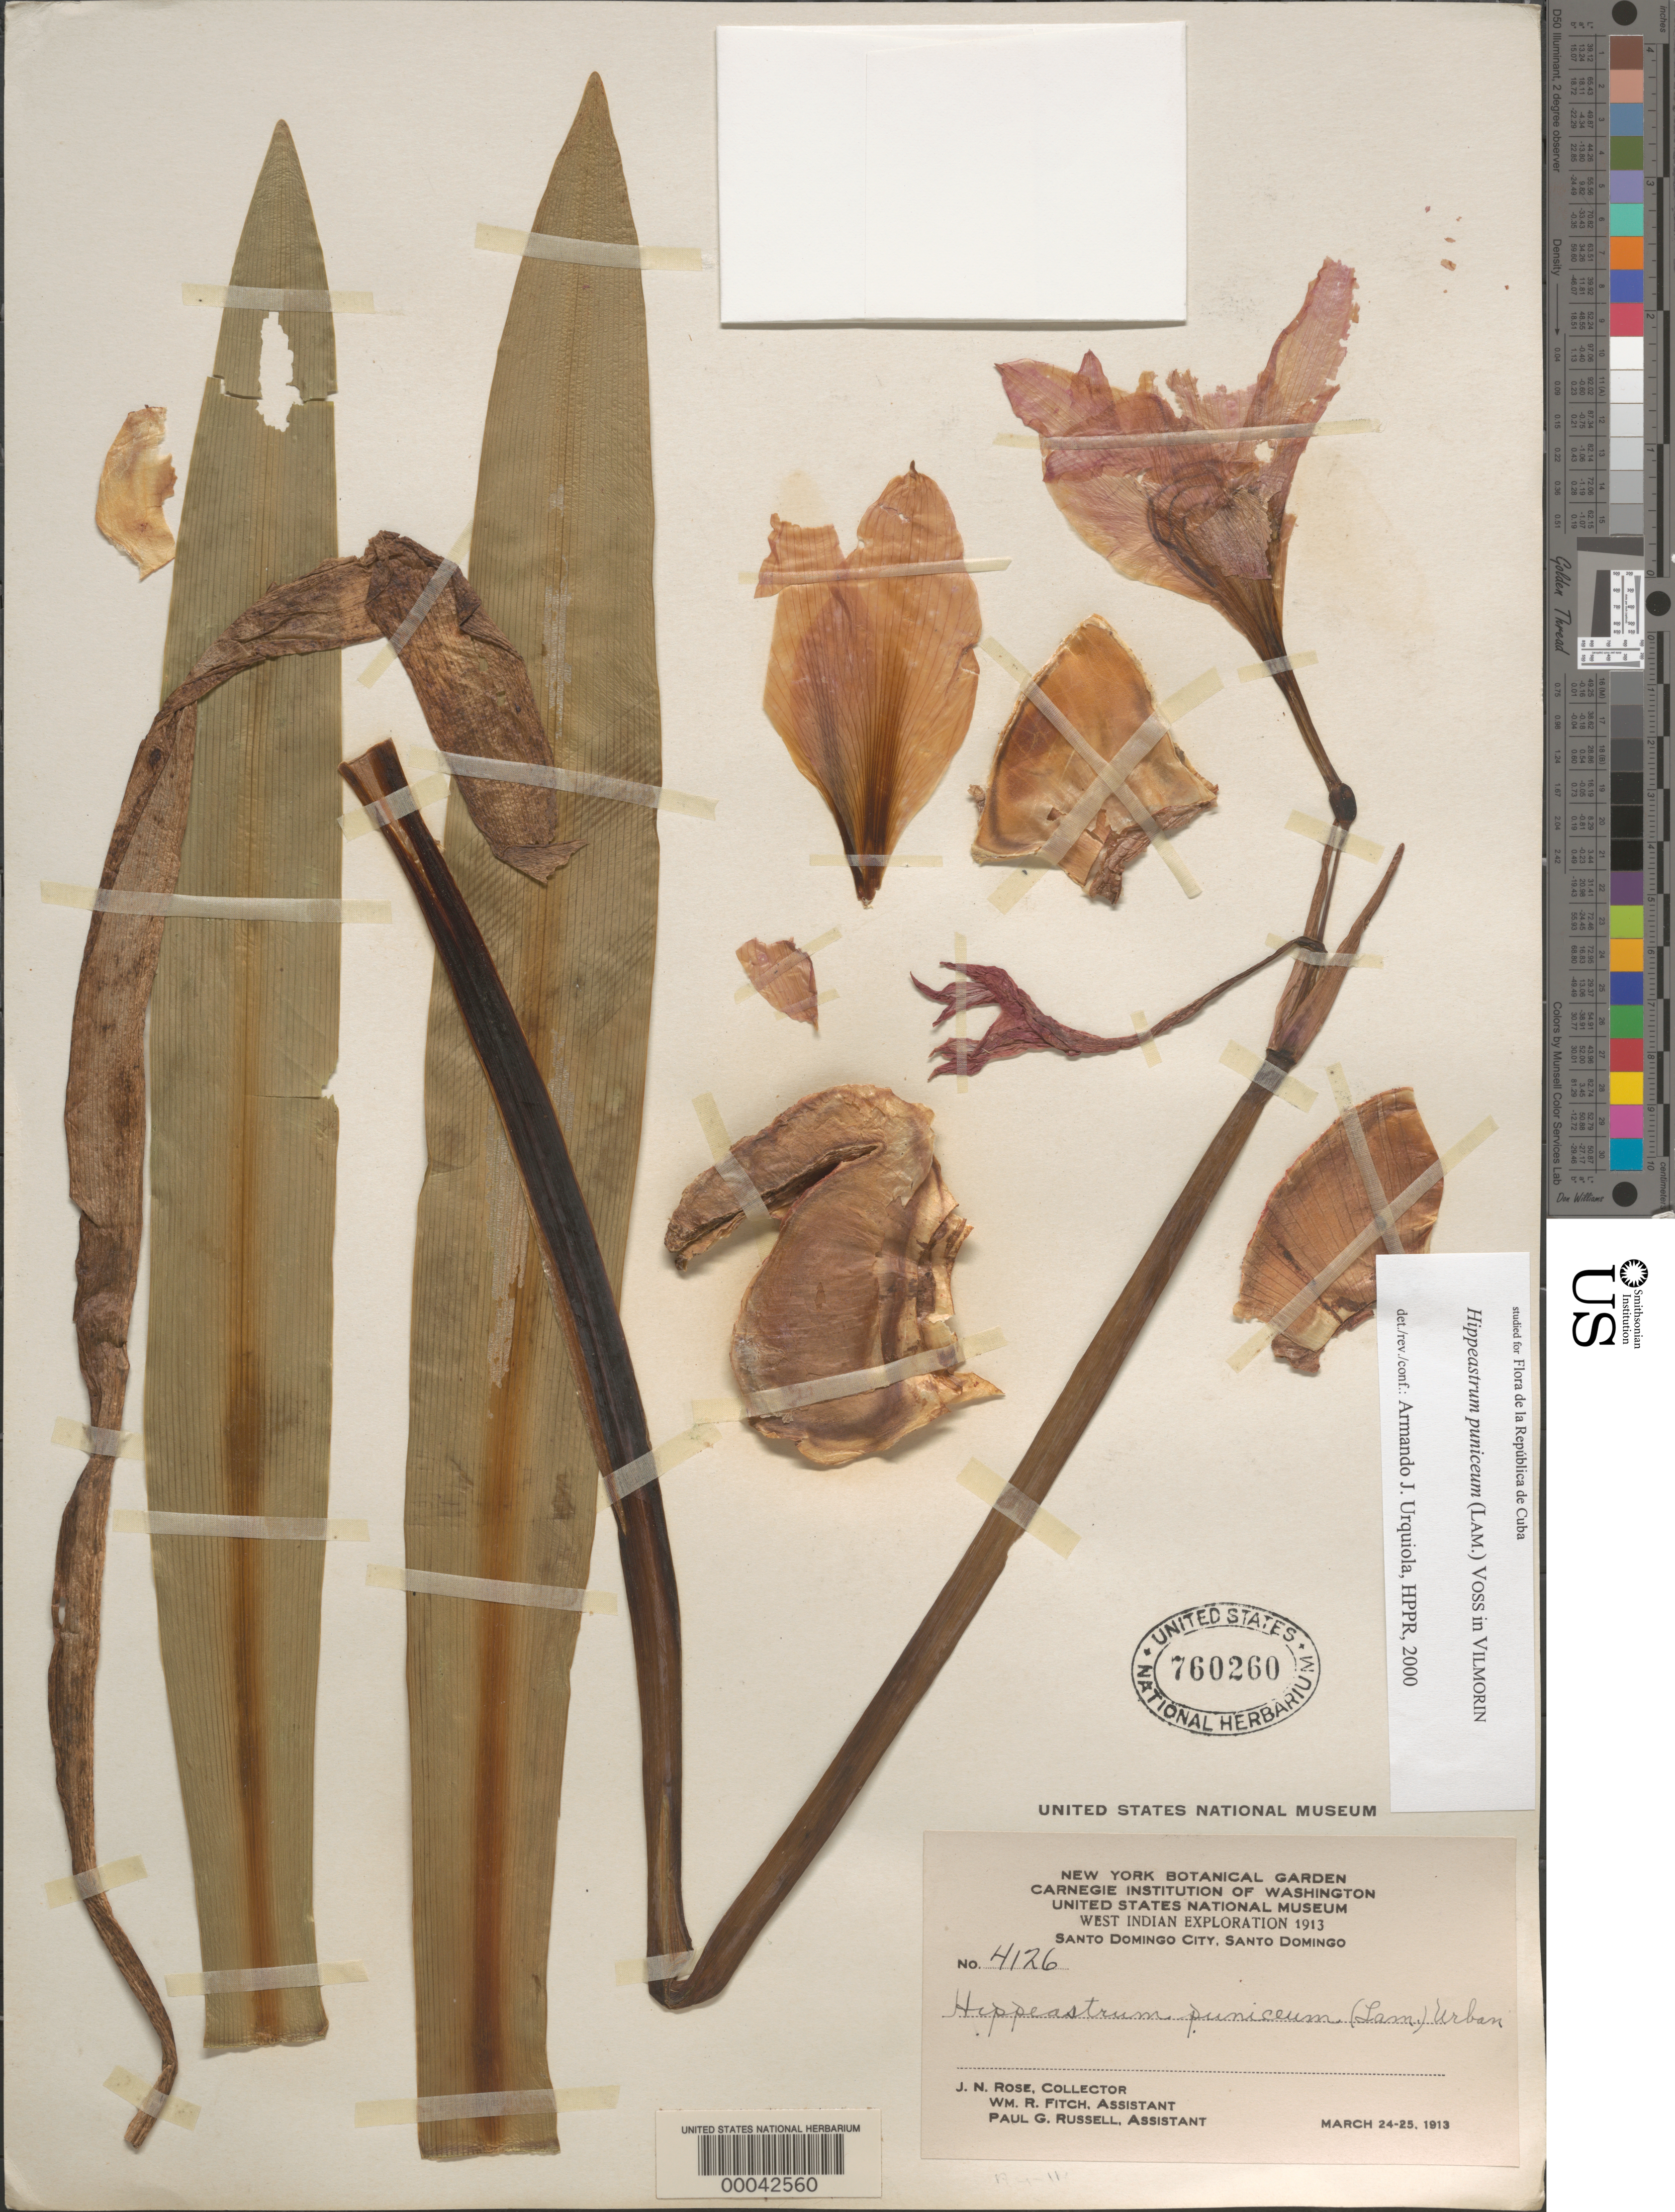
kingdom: Plantae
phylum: Tracheophyta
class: Liliopsida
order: Asparagales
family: Amaryllidaceae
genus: Hippeastrum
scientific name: Hippeastrum puniceum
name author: (Lam.) Voss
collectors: J. N. Rose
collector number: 4126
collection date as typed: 24 Mar 1925 to 25 Mar 1913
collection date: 1913-03-25/1925-03-24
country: Dominican Republic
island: Hispaniola Island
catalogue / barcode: US 760260